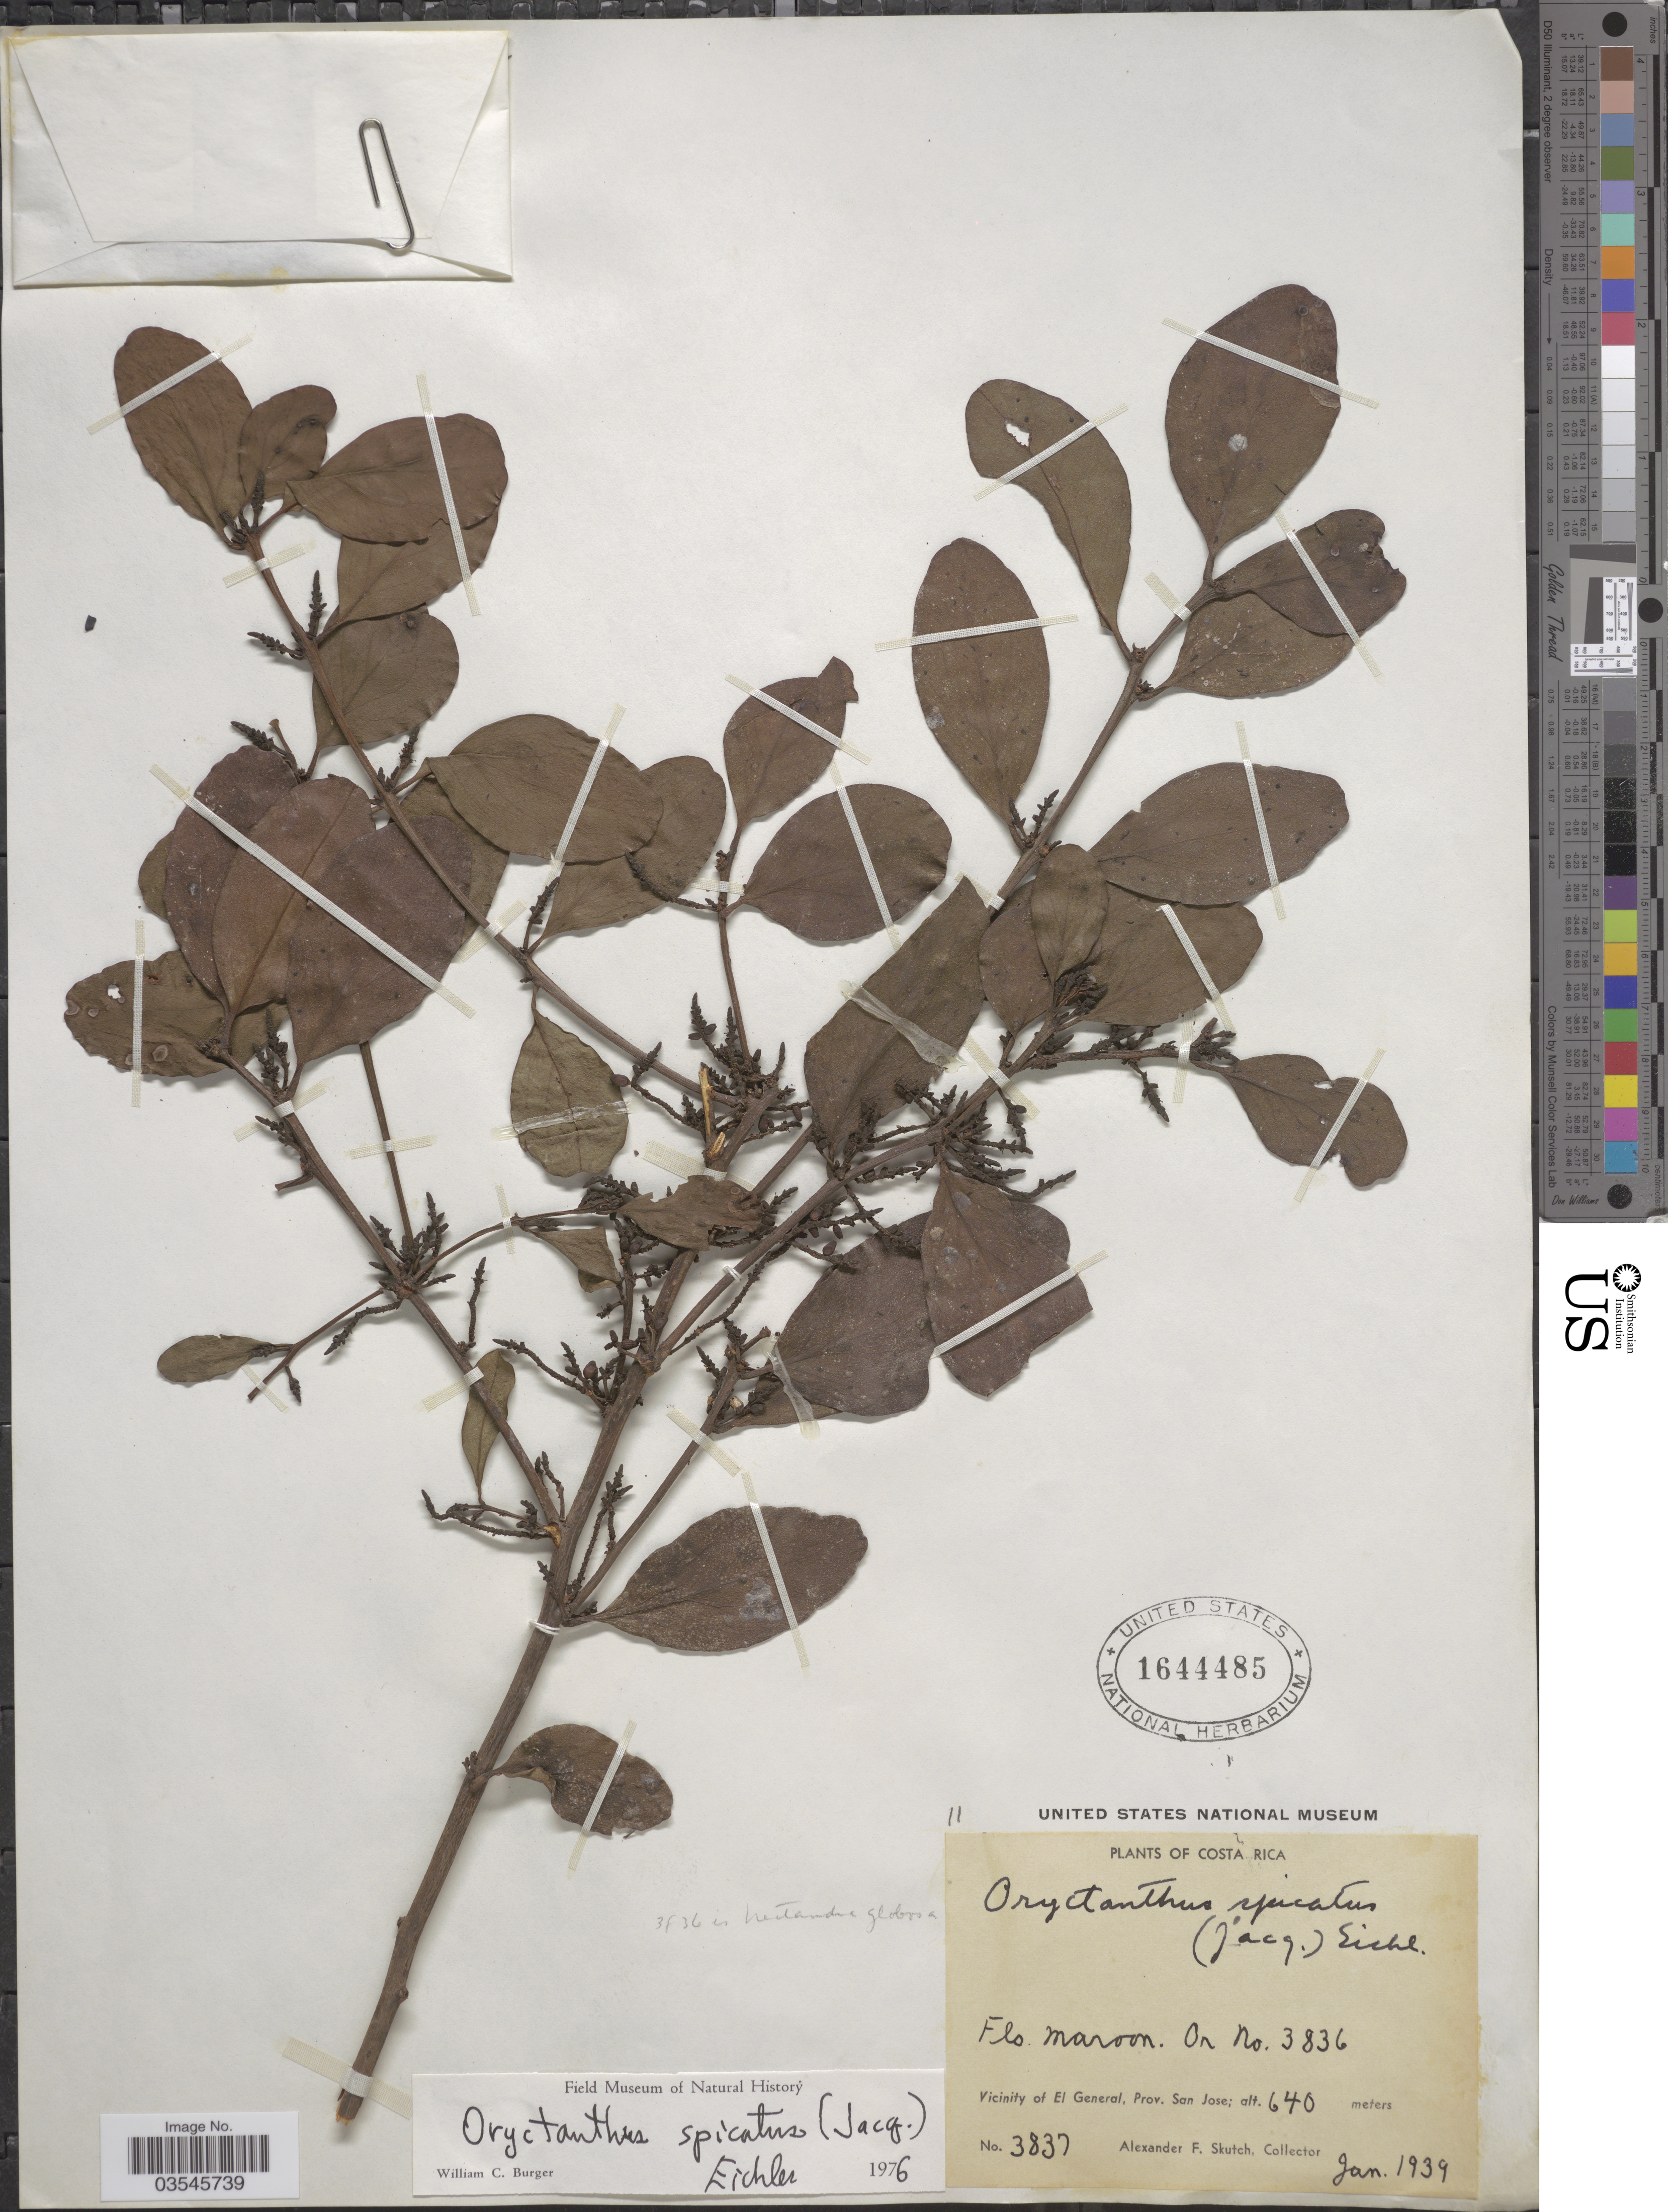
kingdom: Plantae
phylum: Tracheophyta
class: Magnoliopsida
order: Santalales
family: Loranthaceae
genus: Oryctanthus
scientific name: Oryctanthus spicatus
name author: (Jacq.) Eichler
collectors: A. F. Skutch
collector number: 3837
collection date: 1939-01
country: Costa Rica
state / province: San José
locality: Vicinity of El General.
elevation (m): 640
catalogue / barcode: US 1644485